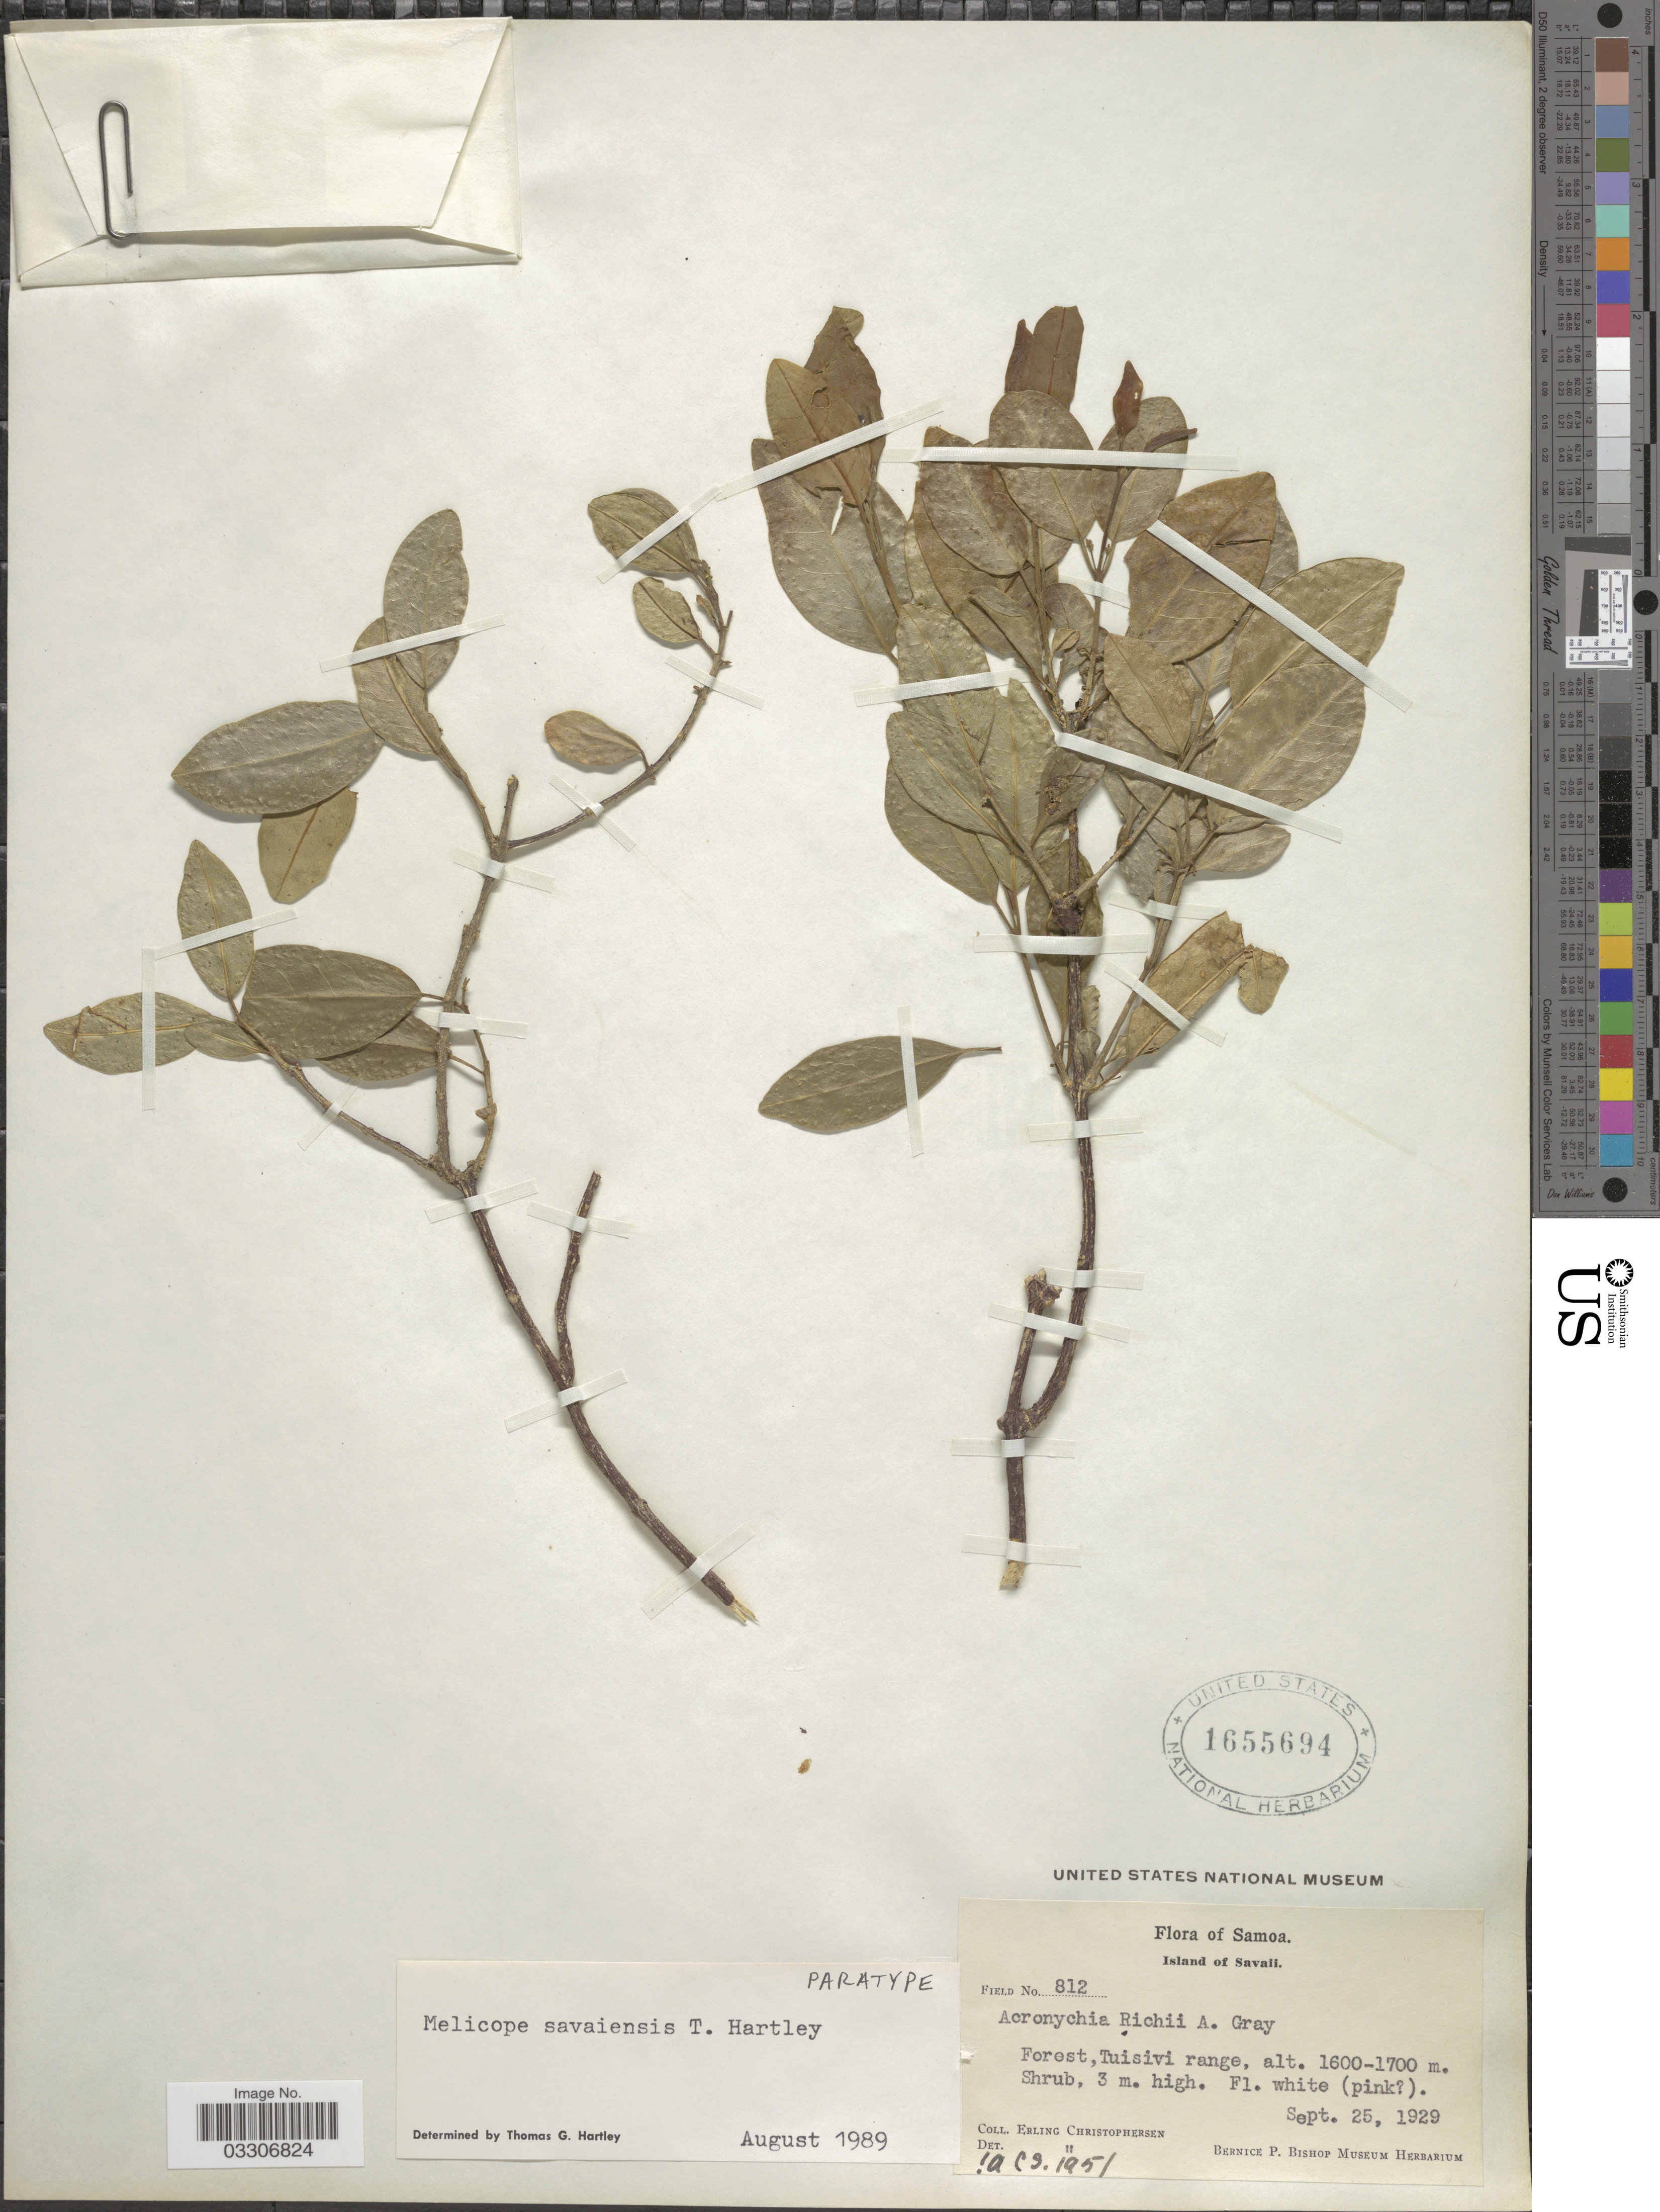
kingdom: Plantae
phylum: Tracheophyta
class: Magnoliopsida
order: Sapindales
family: Rutaceae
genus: Melicope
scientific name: Melicope savaiensis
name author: T.G. Hartley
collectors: E. Christophersen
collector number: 812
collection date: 1929-09-25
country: Samoa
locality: Samoa. Island of Savaii. Forest, Tuisivi range.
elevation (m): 1600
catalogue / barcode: US 1655694